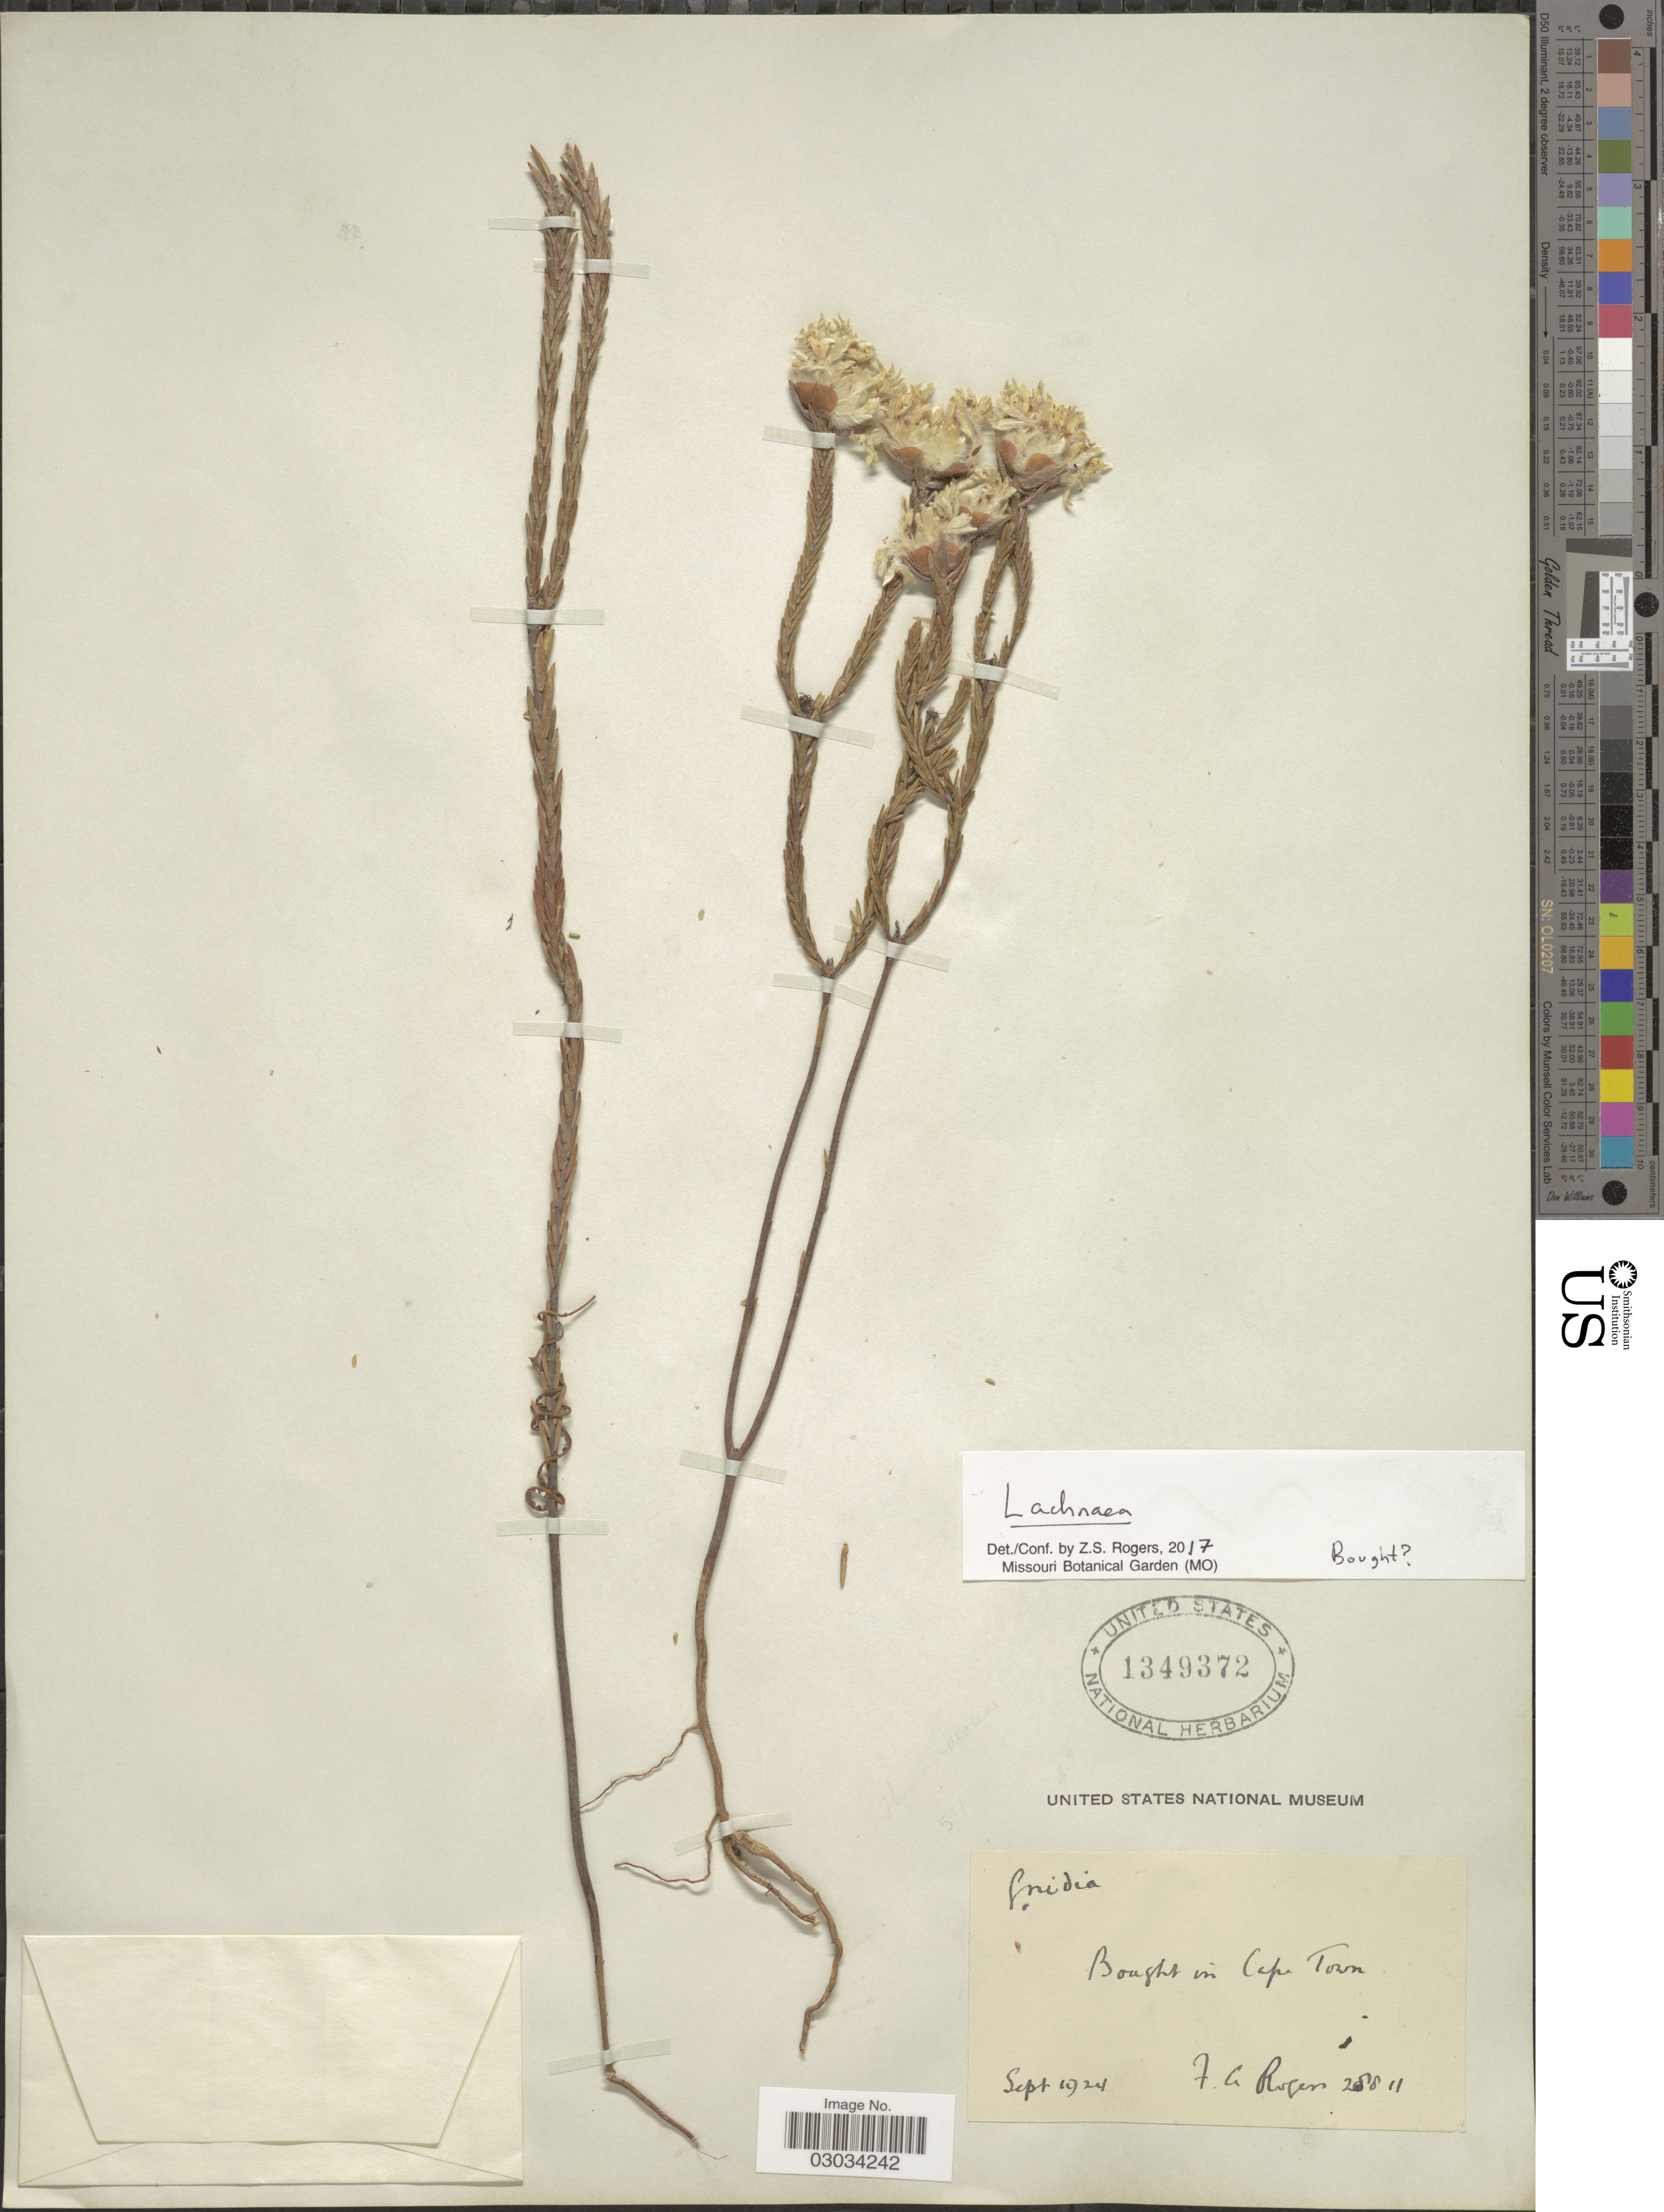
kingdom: Plantae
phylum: Tracheophyta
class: Magnoliopsida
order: Malvales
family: Thymelaeaceae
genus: Lachnaea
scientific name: Lachnaea sp.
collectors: F. A. Rogers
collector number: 28811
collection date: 1924-09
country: South Africa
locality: Cape Town.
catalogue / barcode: US 1349372